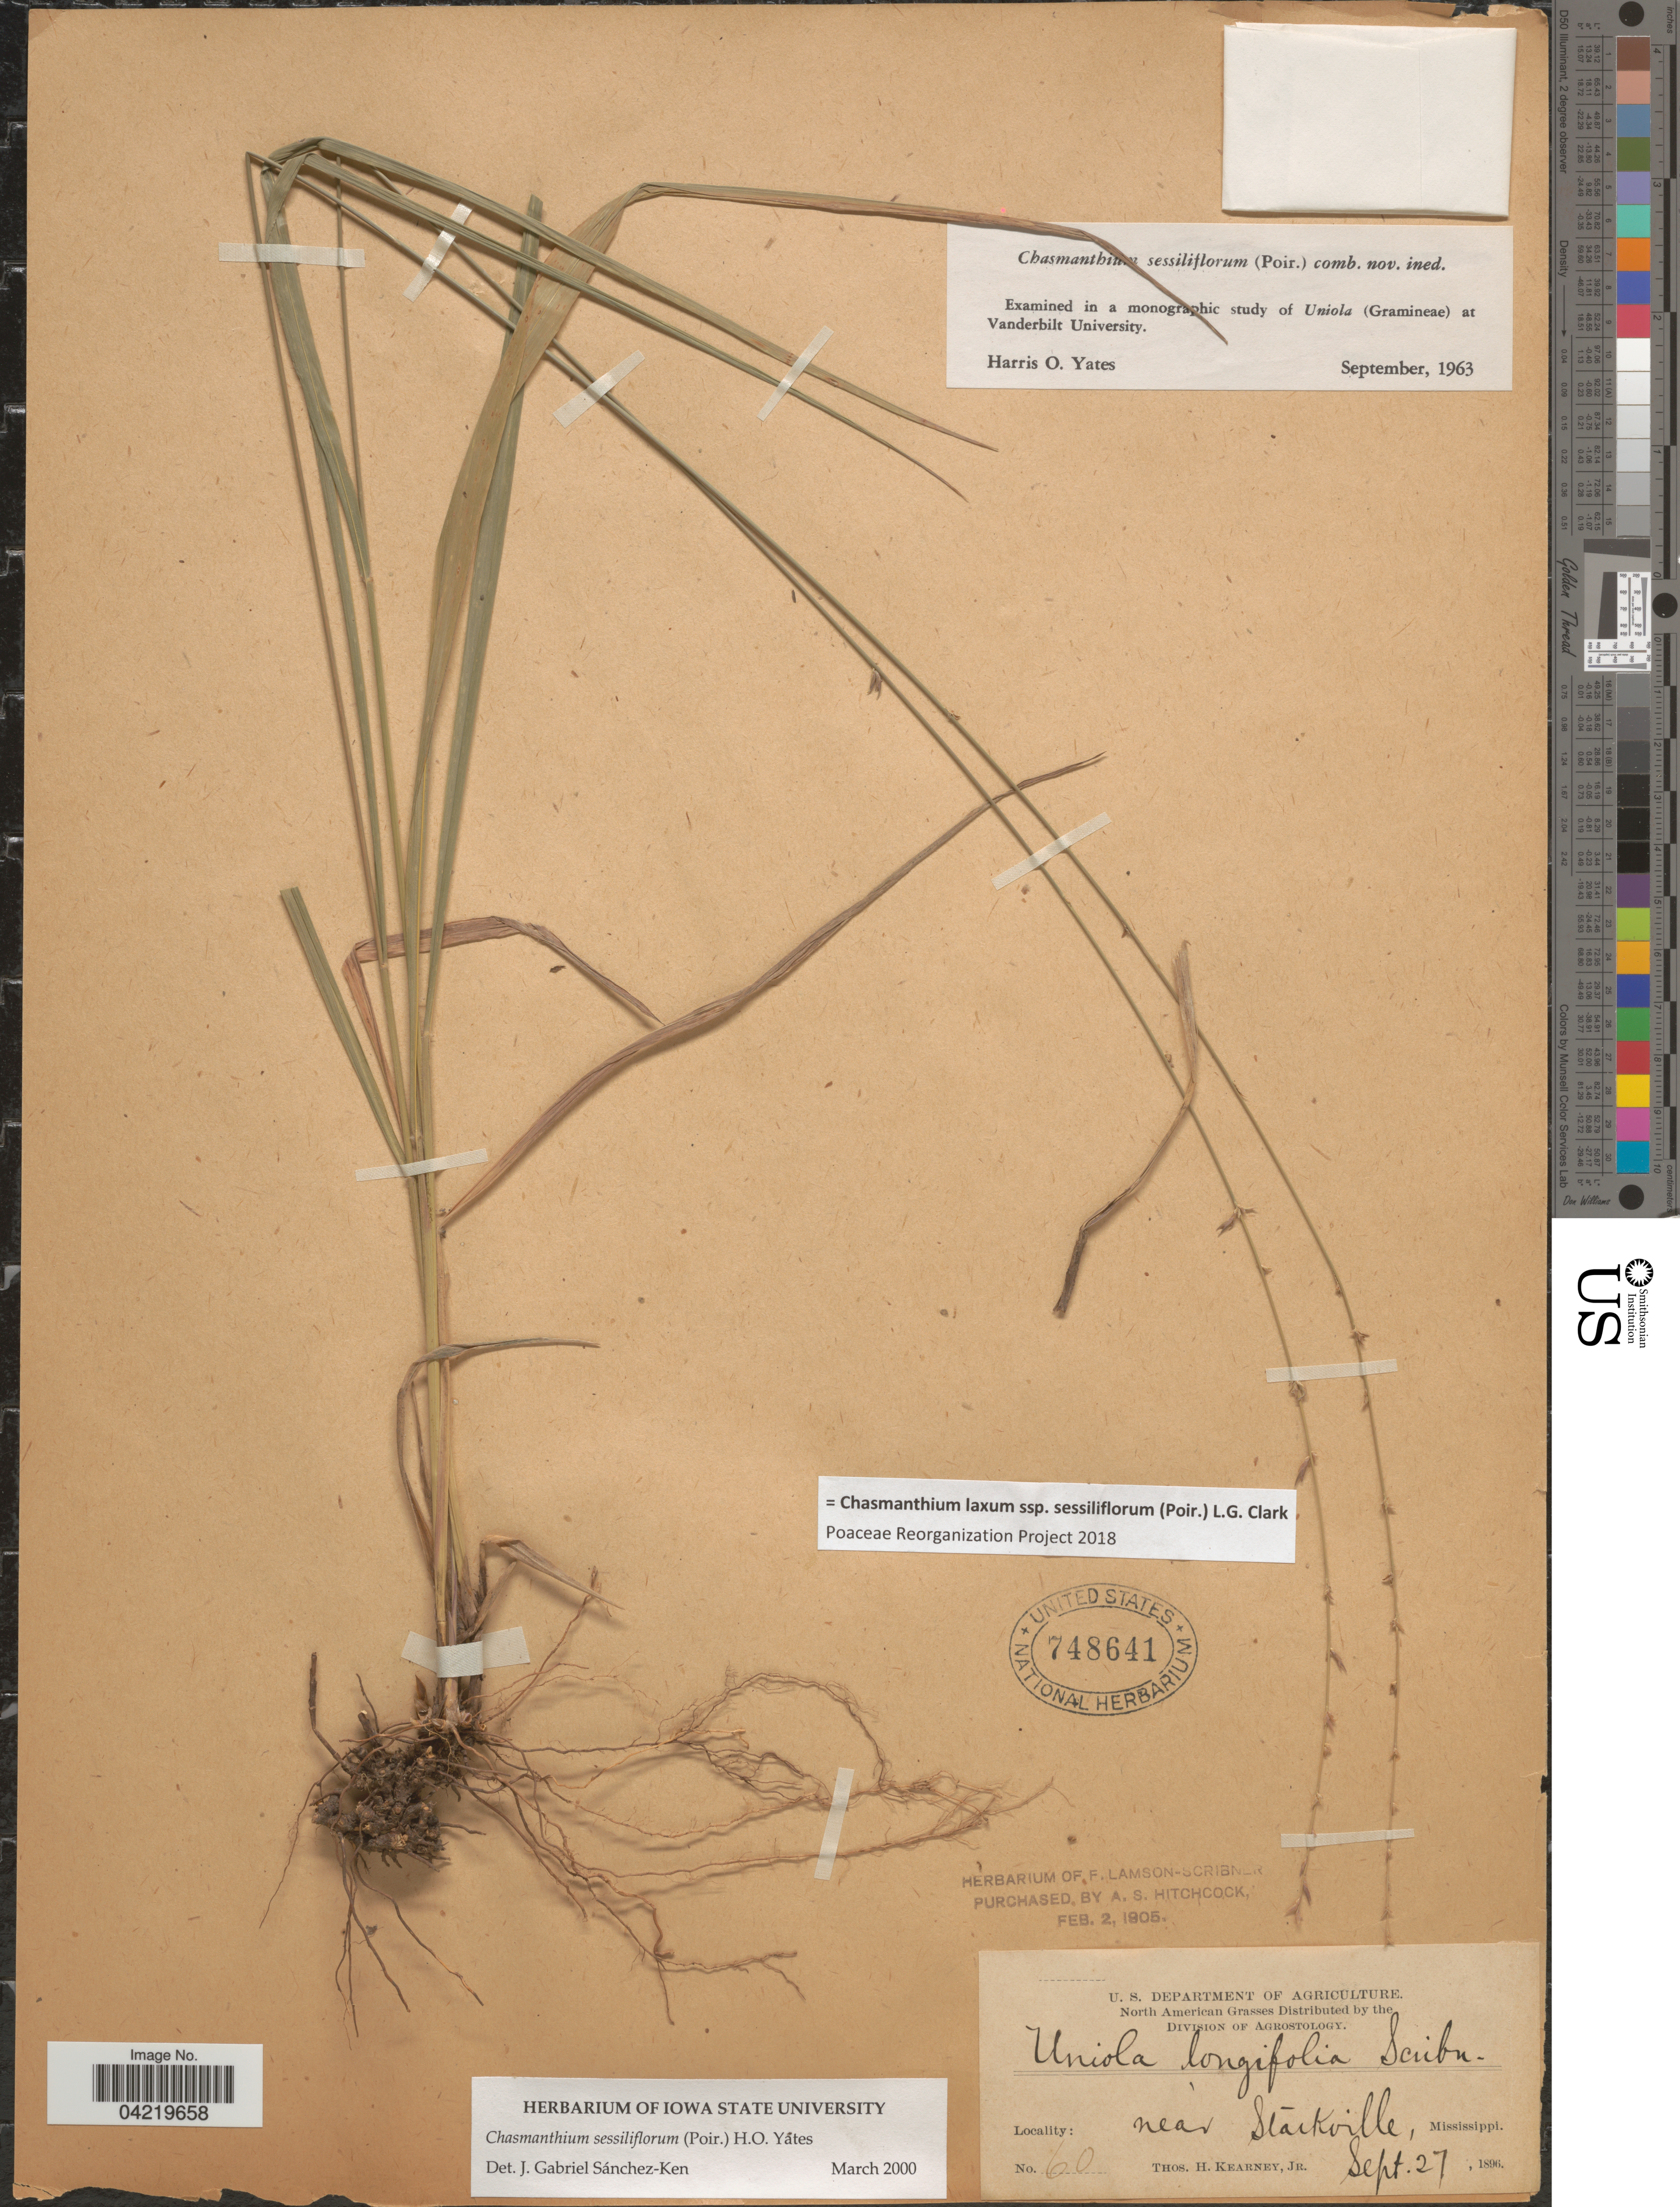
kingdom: Plantae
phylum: Tracheophyta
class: Liliopsida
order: Poales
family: Poaceae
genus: Chasmanthium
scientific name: Chasmanthium laxum subsp. sessiliflorum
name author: (L.) H.O. Yates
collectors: T. H. Kearney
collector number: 60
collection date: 1896-09-27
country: United States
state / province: Mississippi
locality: Near Starkville.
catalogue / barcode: US 748641